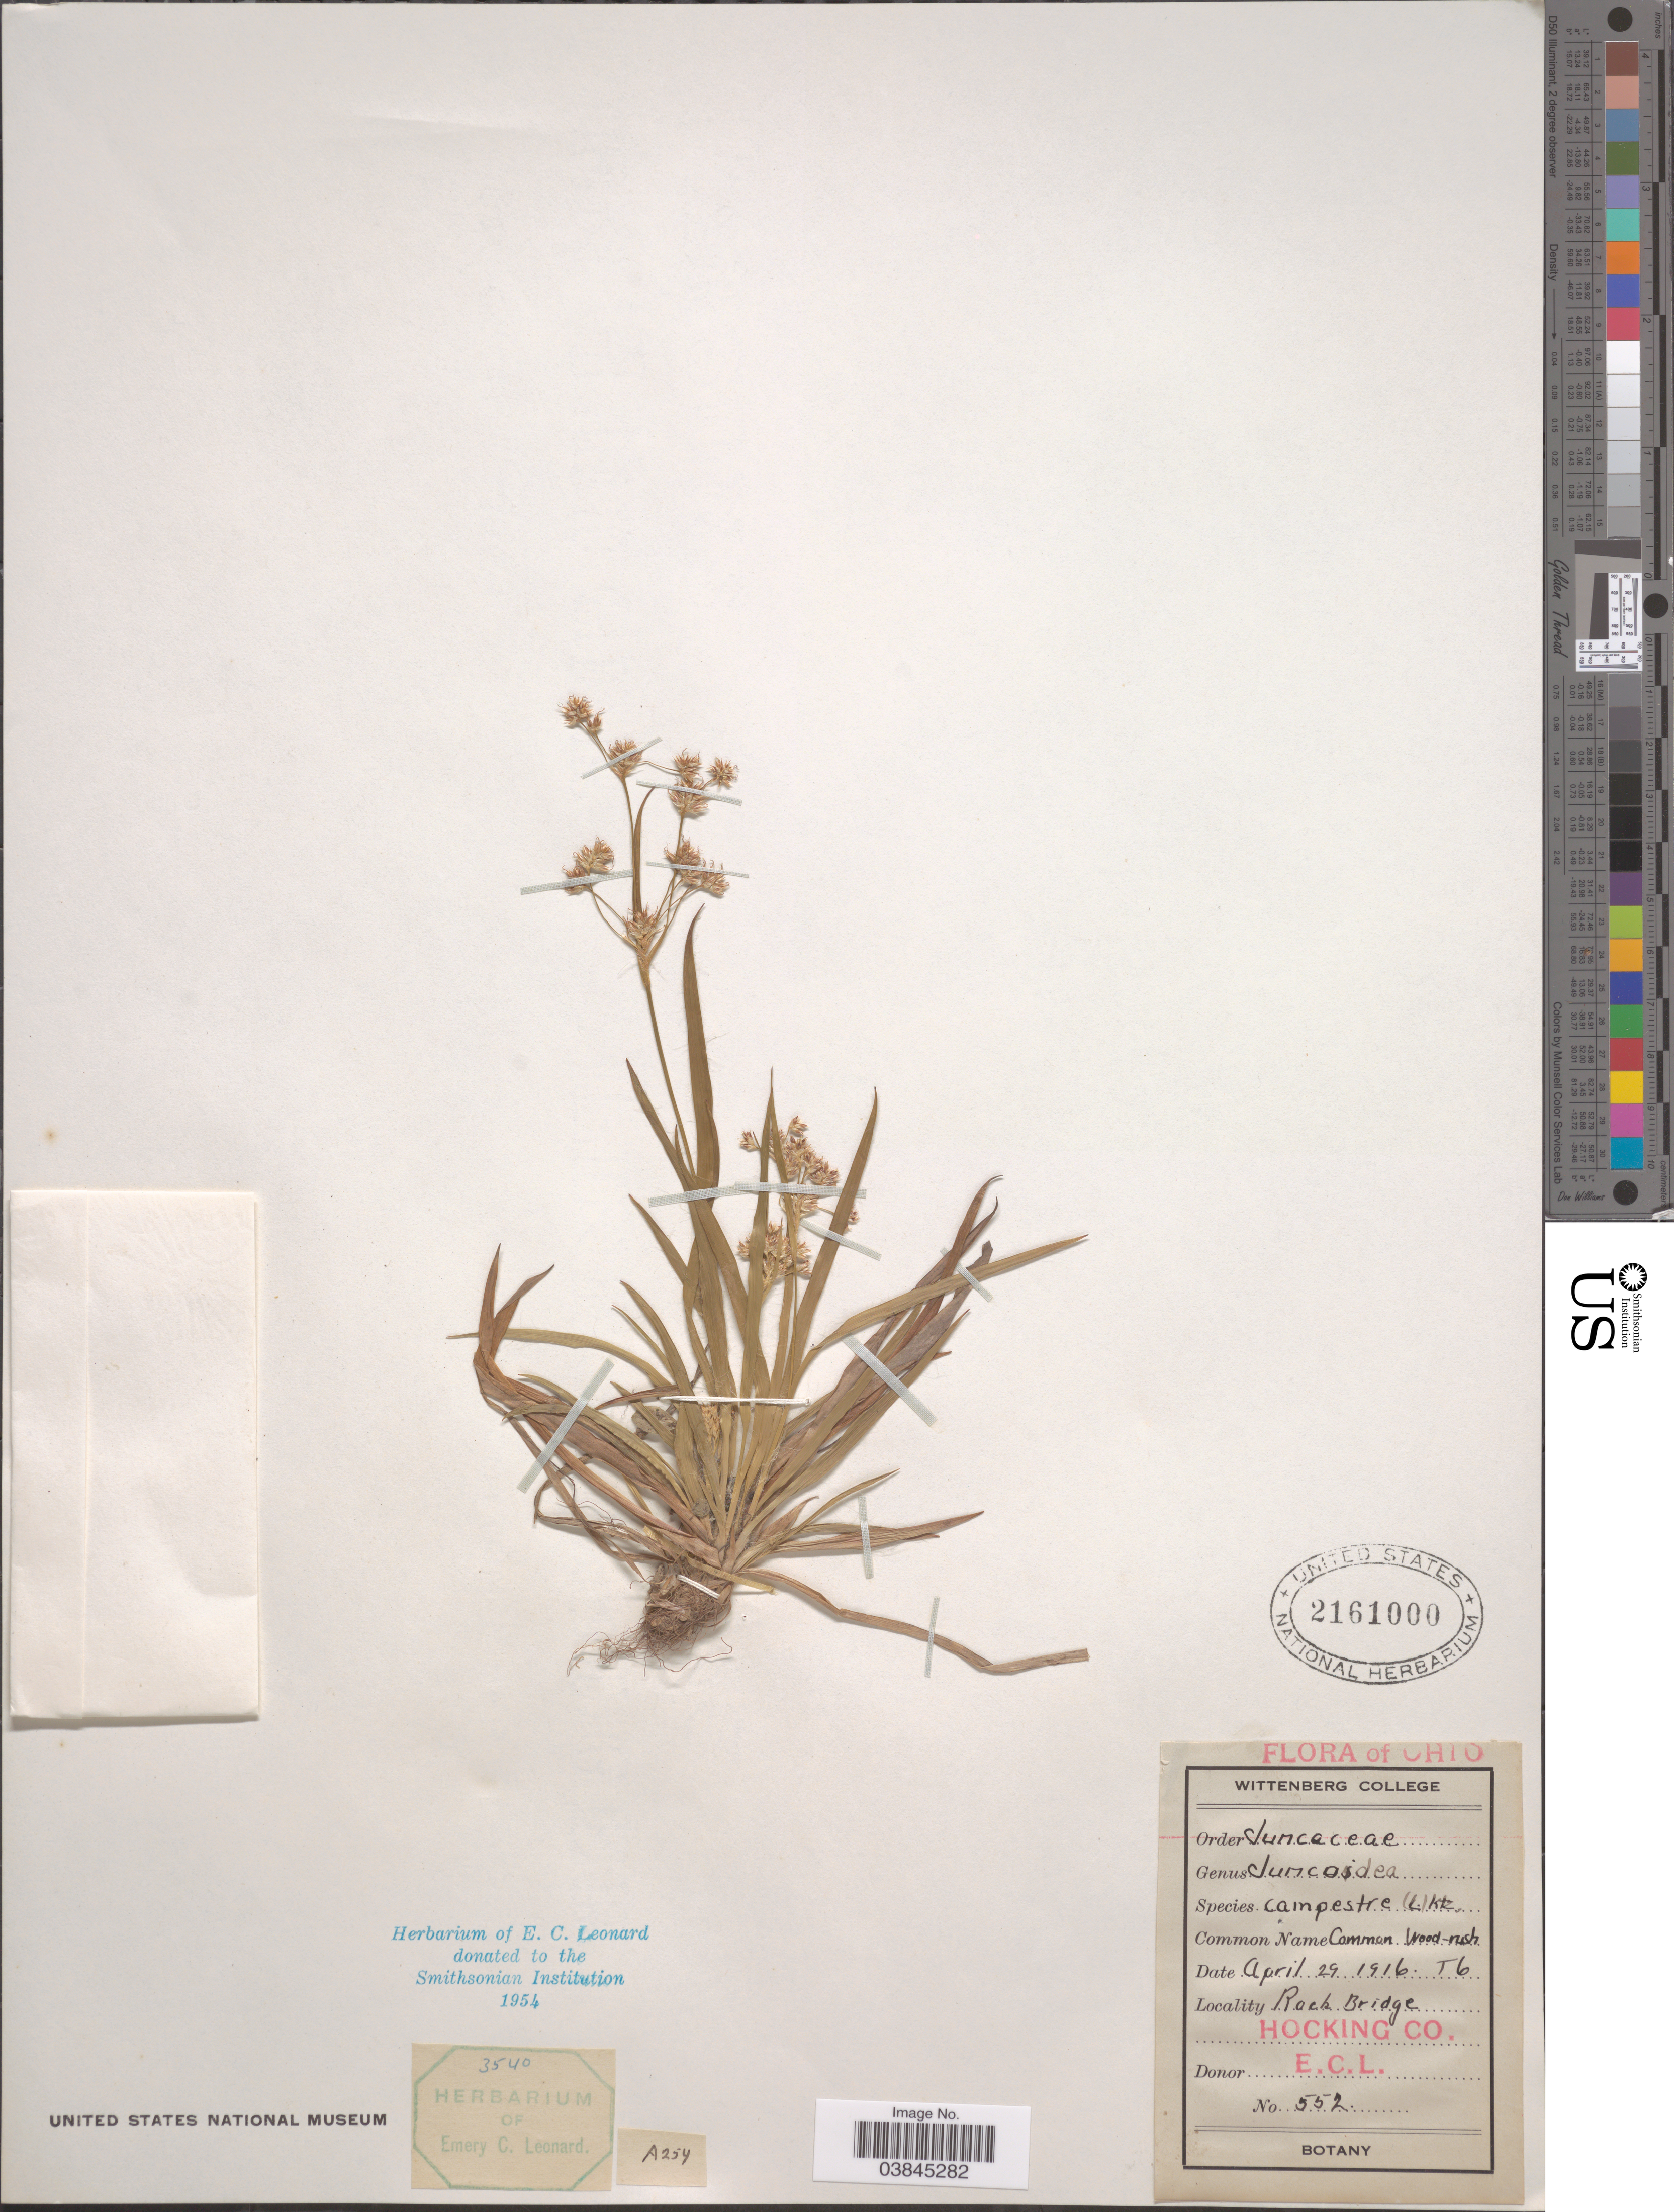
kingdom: Plantae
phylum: Tracheophyta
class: Liliopsida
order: Poales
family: Juncaceae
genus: Luzula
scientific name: Luzula campestris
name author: (L.) DC.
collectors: E. C. Leonard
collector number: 552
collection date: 1916-04-29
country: United States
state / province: Ohio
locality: Rock Bridge. Hocking Co.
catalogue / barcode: US 2161000